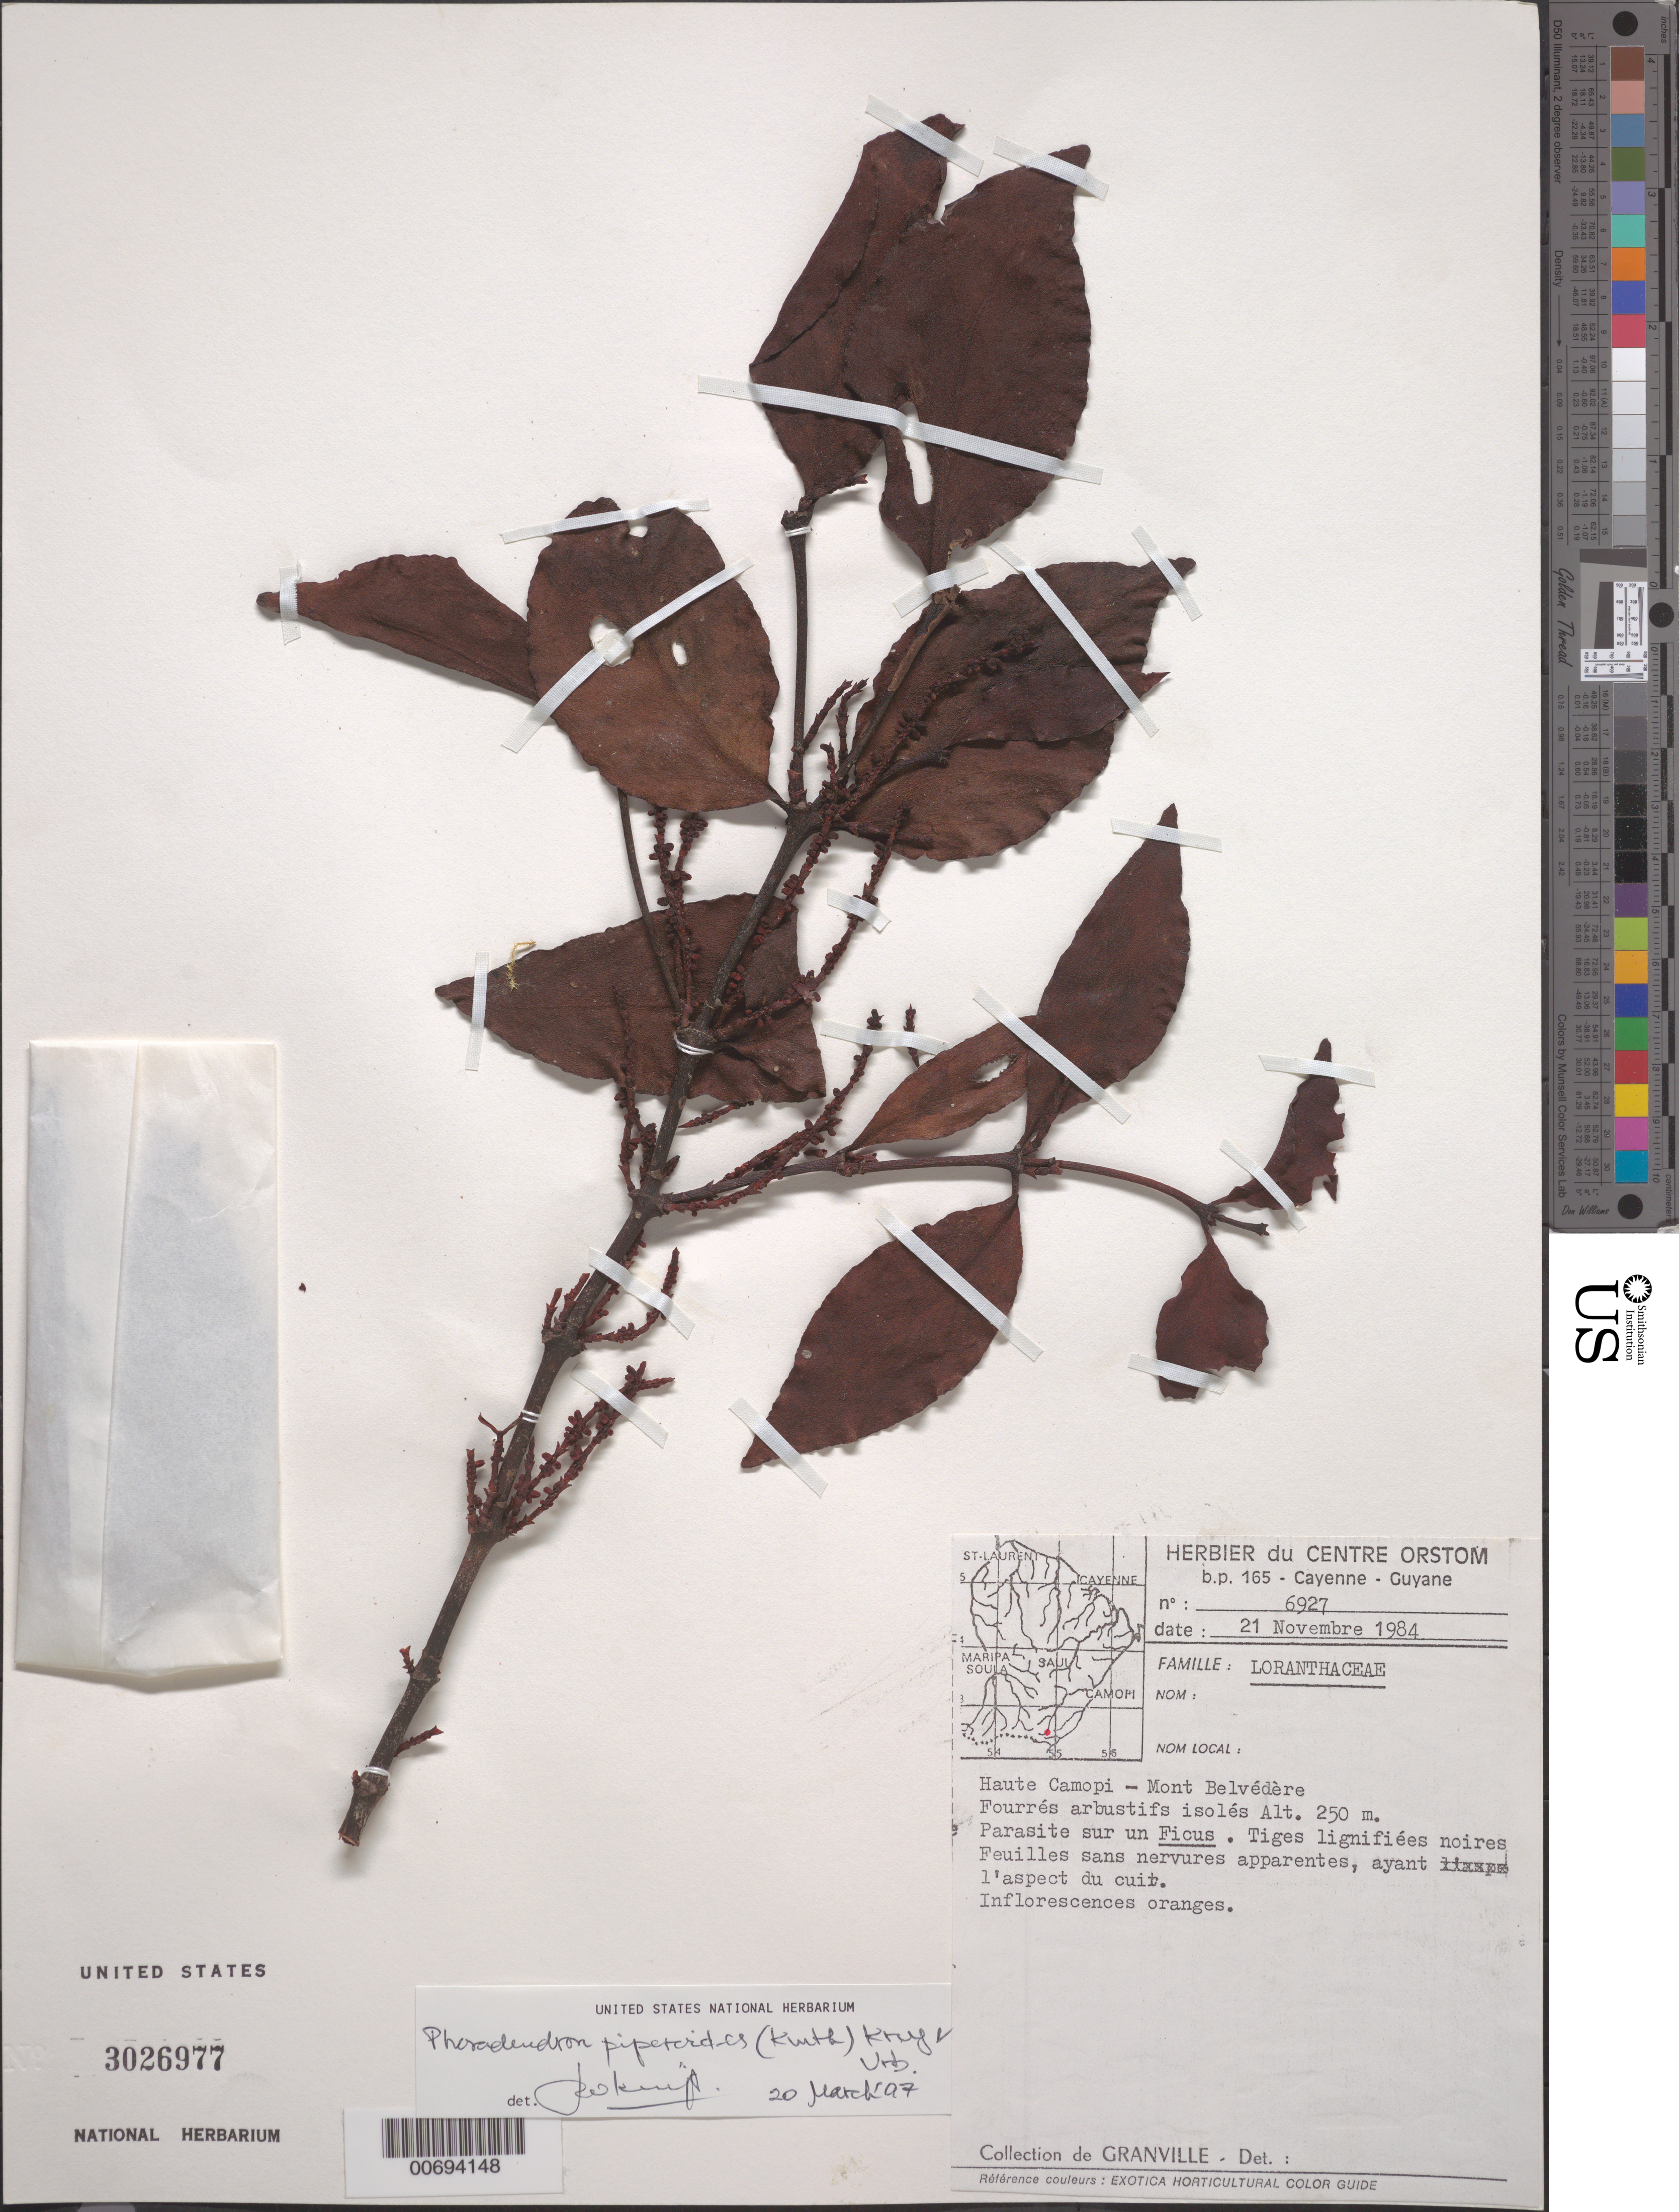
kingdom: Plantae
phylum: Tracheophyta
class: Magnoliopsida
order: Santalales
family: Viscaceae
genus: Phoradendron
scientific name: Phoradendron piperoides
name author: (Kunth) Trel.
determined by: Kuijt, Job, (CANADA)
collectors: J.-J. de Granville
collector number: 6927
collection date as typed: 21-Nov-84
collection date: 1984-11-21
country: French Guiana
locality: Mont Belvédère, haute Camopi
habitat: Fourrés arbustifs isolés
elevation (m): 250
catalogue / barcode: US 3026977